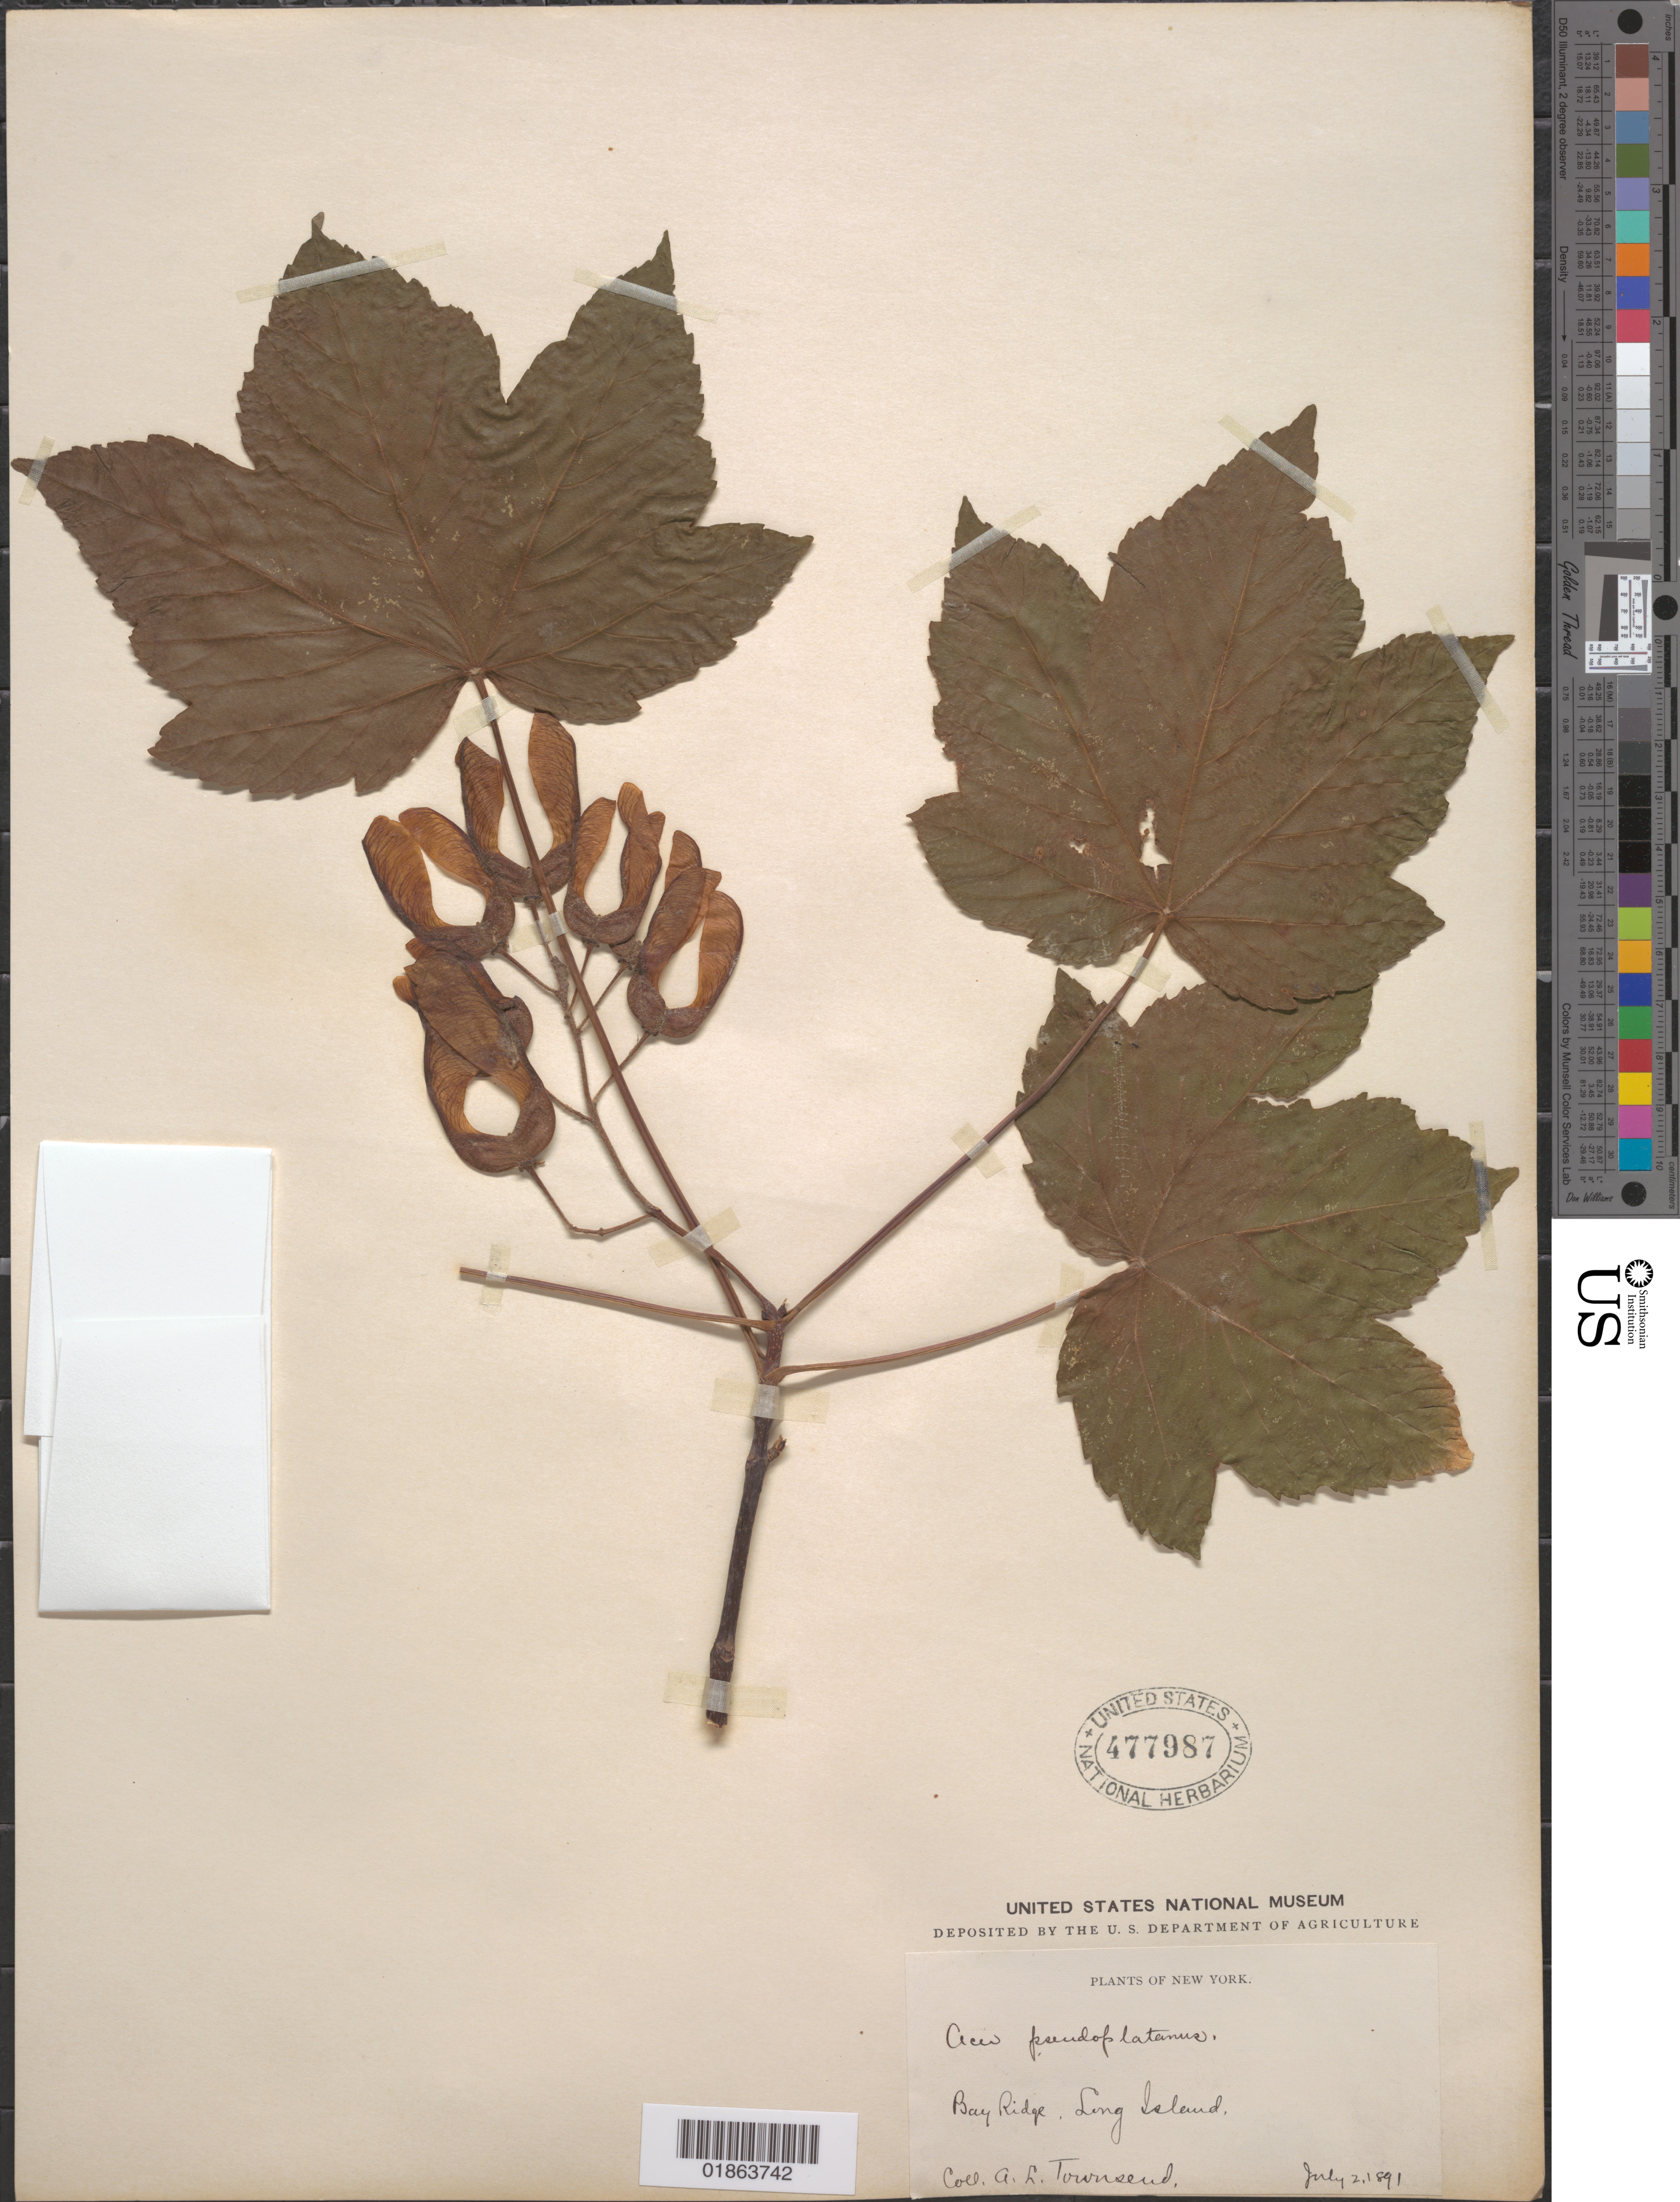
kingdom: Plantae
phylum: Tracheophyta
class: Magnoliopsida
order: Sapindales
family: Sapindaceae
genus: Acer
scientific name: Acer pseudoplatanus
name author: L.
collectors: A. Townsend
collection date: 1891-07-02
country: United States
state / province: New York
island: Long I.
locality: Long Island, Bay Ridge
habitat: Cultivated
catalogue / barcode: US 477987